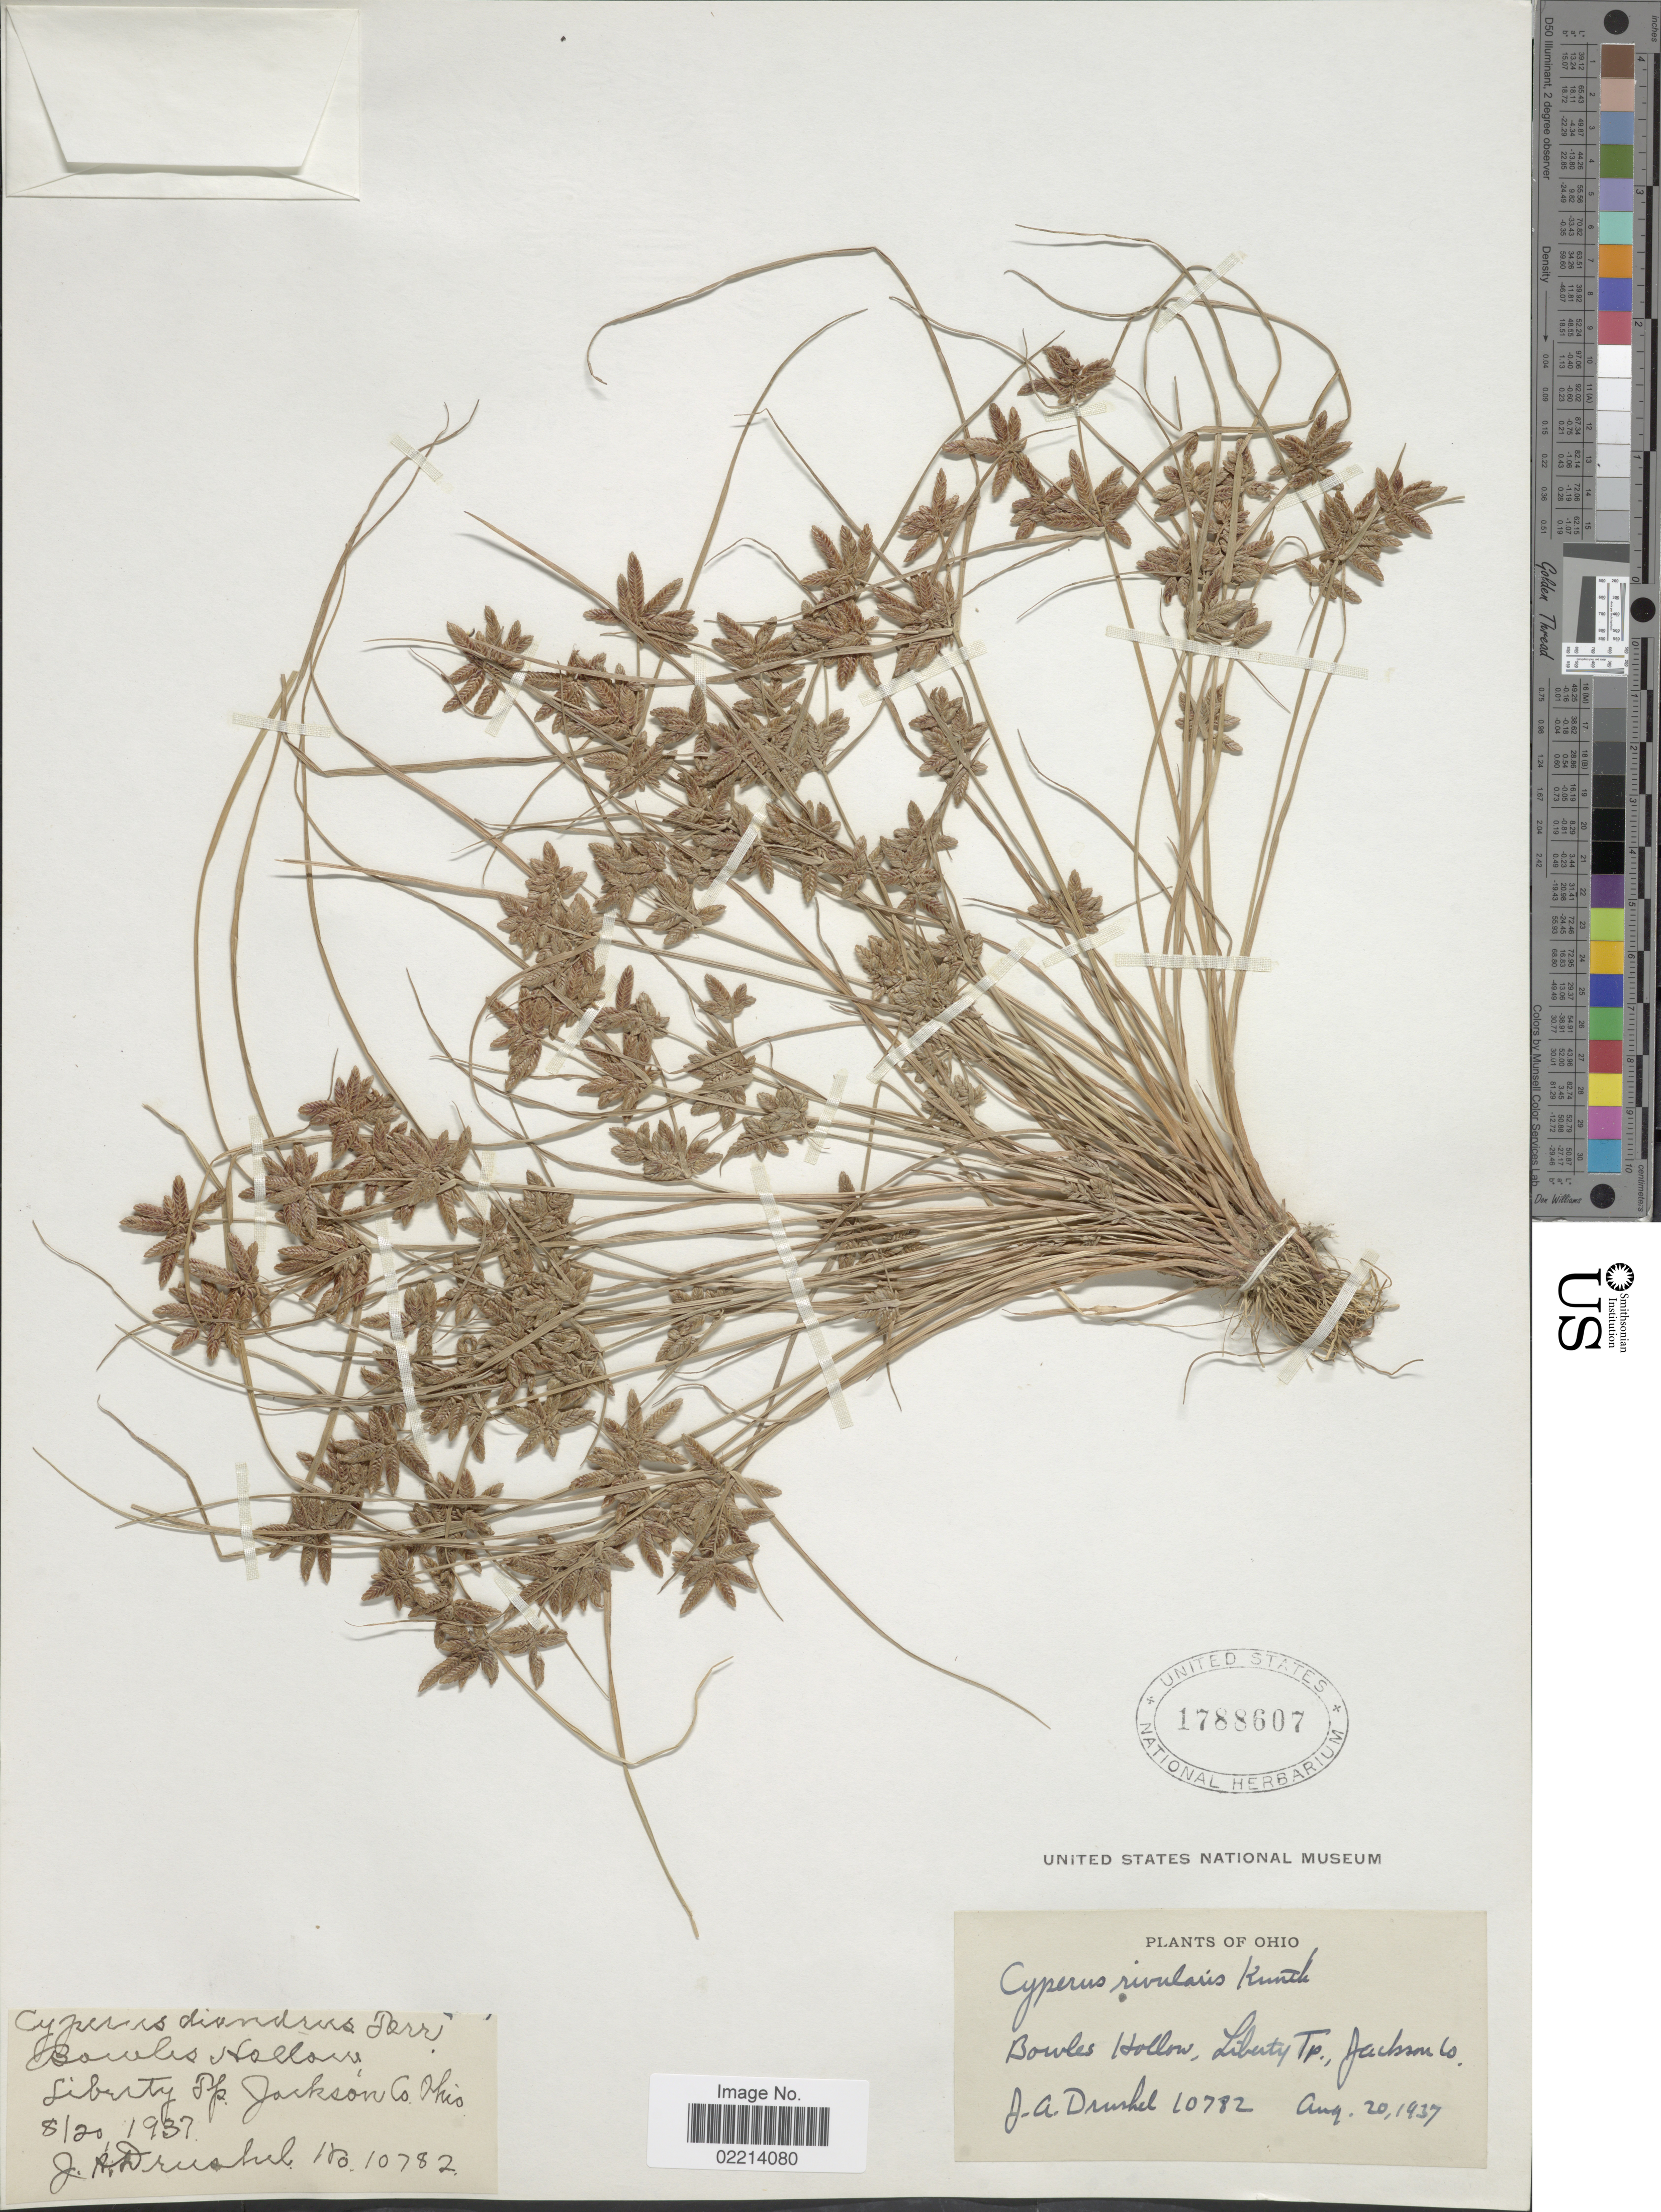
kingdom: Plantae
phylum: Tracheophyta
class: Liliopsida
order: Poales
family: Cyperaceae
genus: Cyperus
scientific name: Cyperus bipartitus Torr.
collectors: J. A. Drushel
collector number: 10782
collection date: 1937-08-20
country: United States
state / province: Ohio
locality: Bowles Hollow, Liberty Tp., Jackson Co.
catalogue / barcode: US 1788607